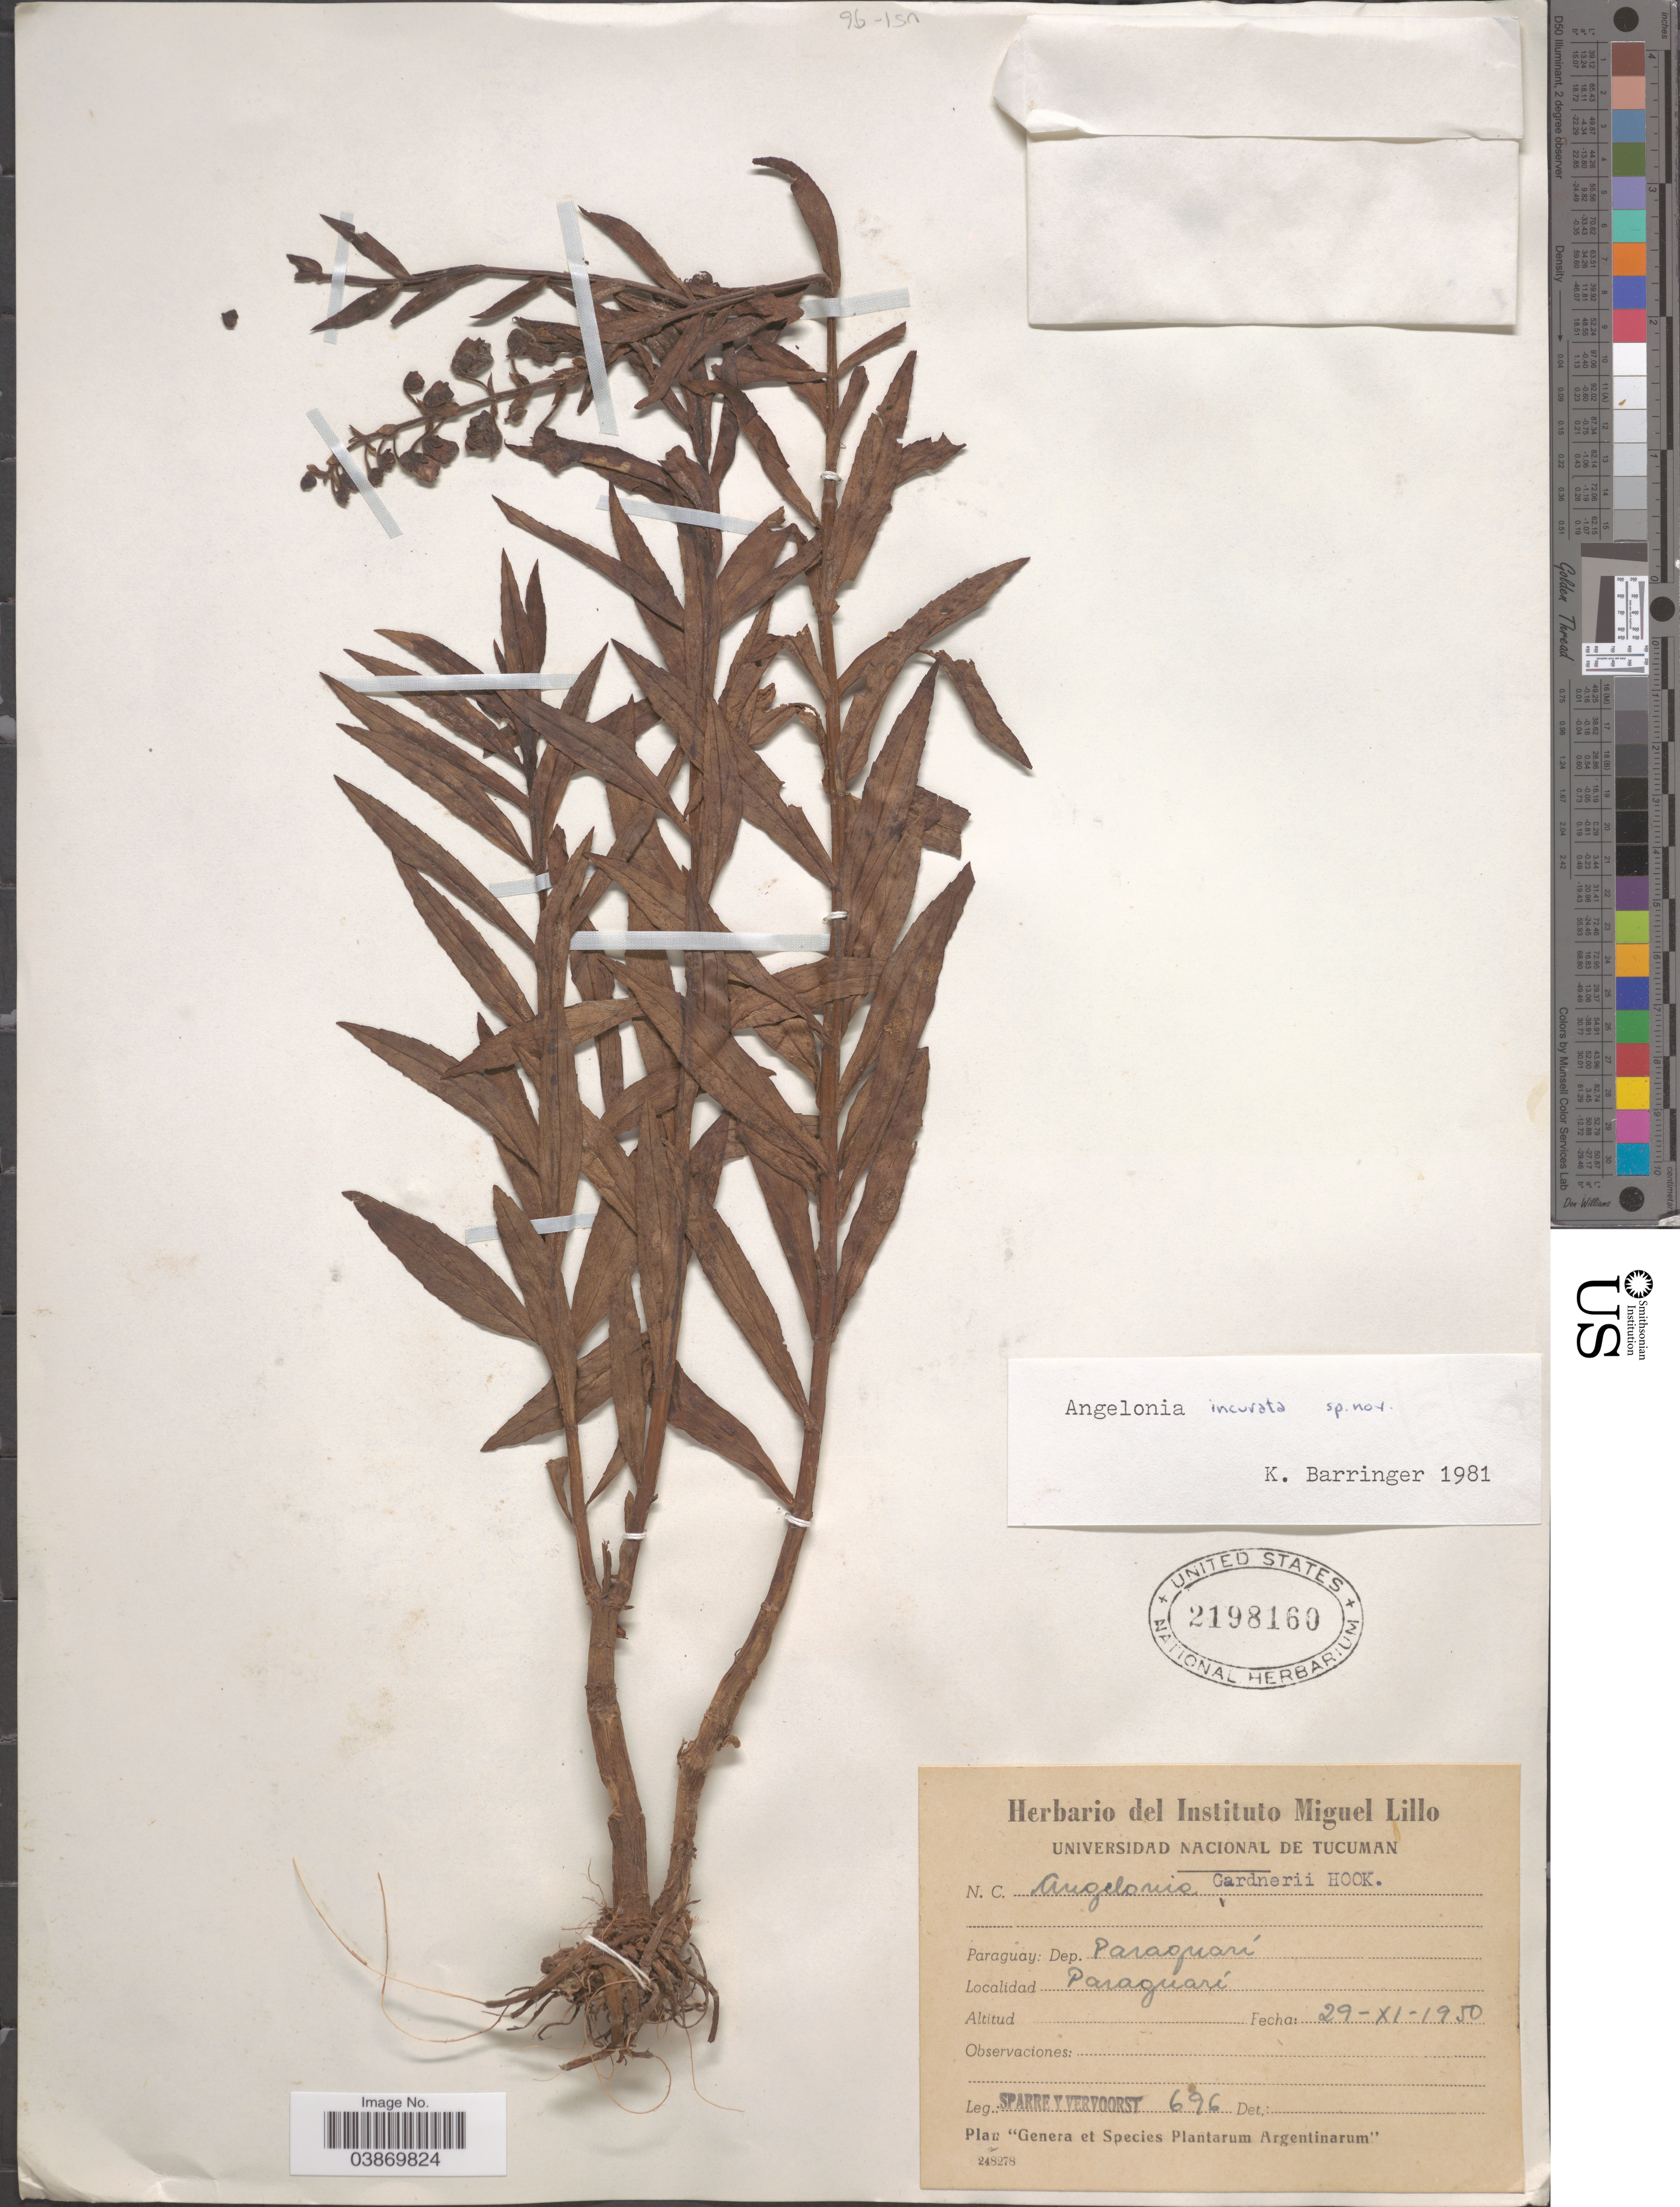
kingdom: Plantae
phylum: Tracheophyta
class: Magnoliopsida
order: Lamiales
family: Plantaginaceae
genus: Angelonia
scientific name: Angelonia incurata Barringer sp. nov. ined.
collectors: Sparre & Vervoorst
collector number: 696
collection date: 1950-11-29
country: Paraguay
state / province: Paraguari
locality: Dep. Paraguari.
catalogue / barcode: US 2198160